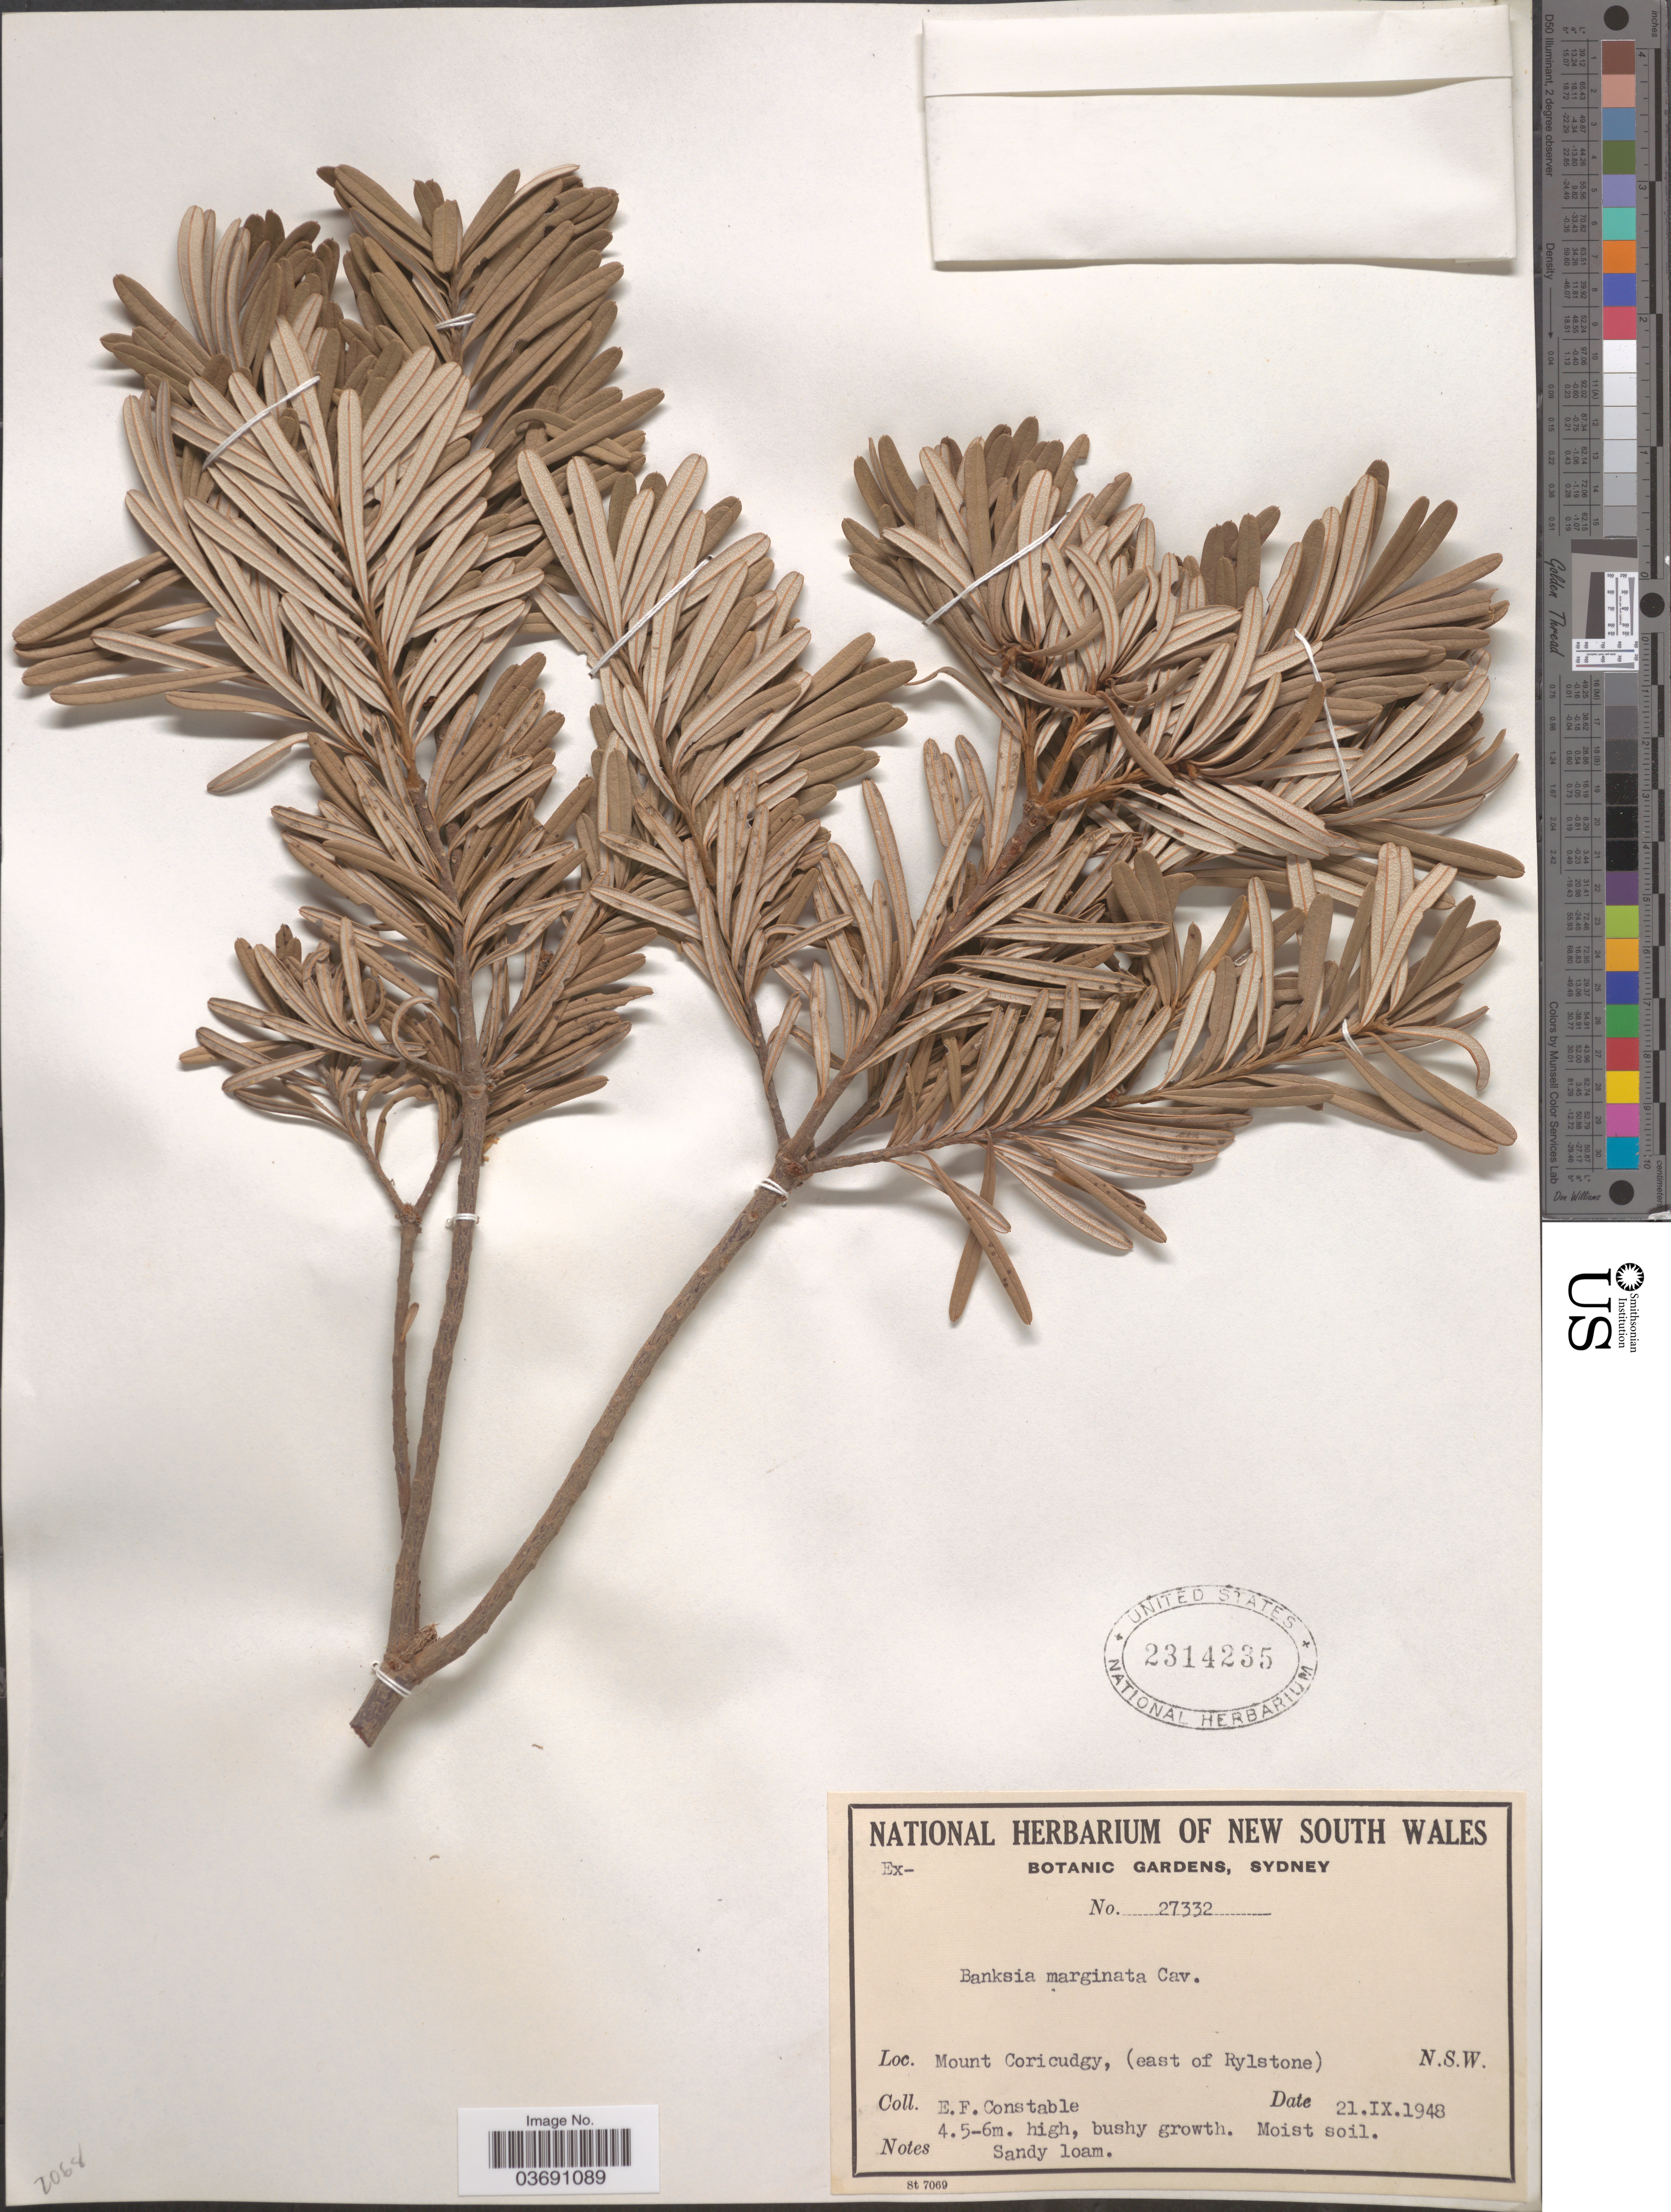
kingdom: Plantae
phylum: Tracheophyta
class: Magnoliopsida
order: Proteales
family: Proteaceae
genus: Banksia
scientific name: Banksia marginata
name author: Cav.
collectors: E. F. Constable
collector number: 27332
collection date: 1948-09-21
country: Australia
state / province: New South Wales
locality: Mount Coricudgy, (east of Rylstone)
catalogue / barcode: US 2314235